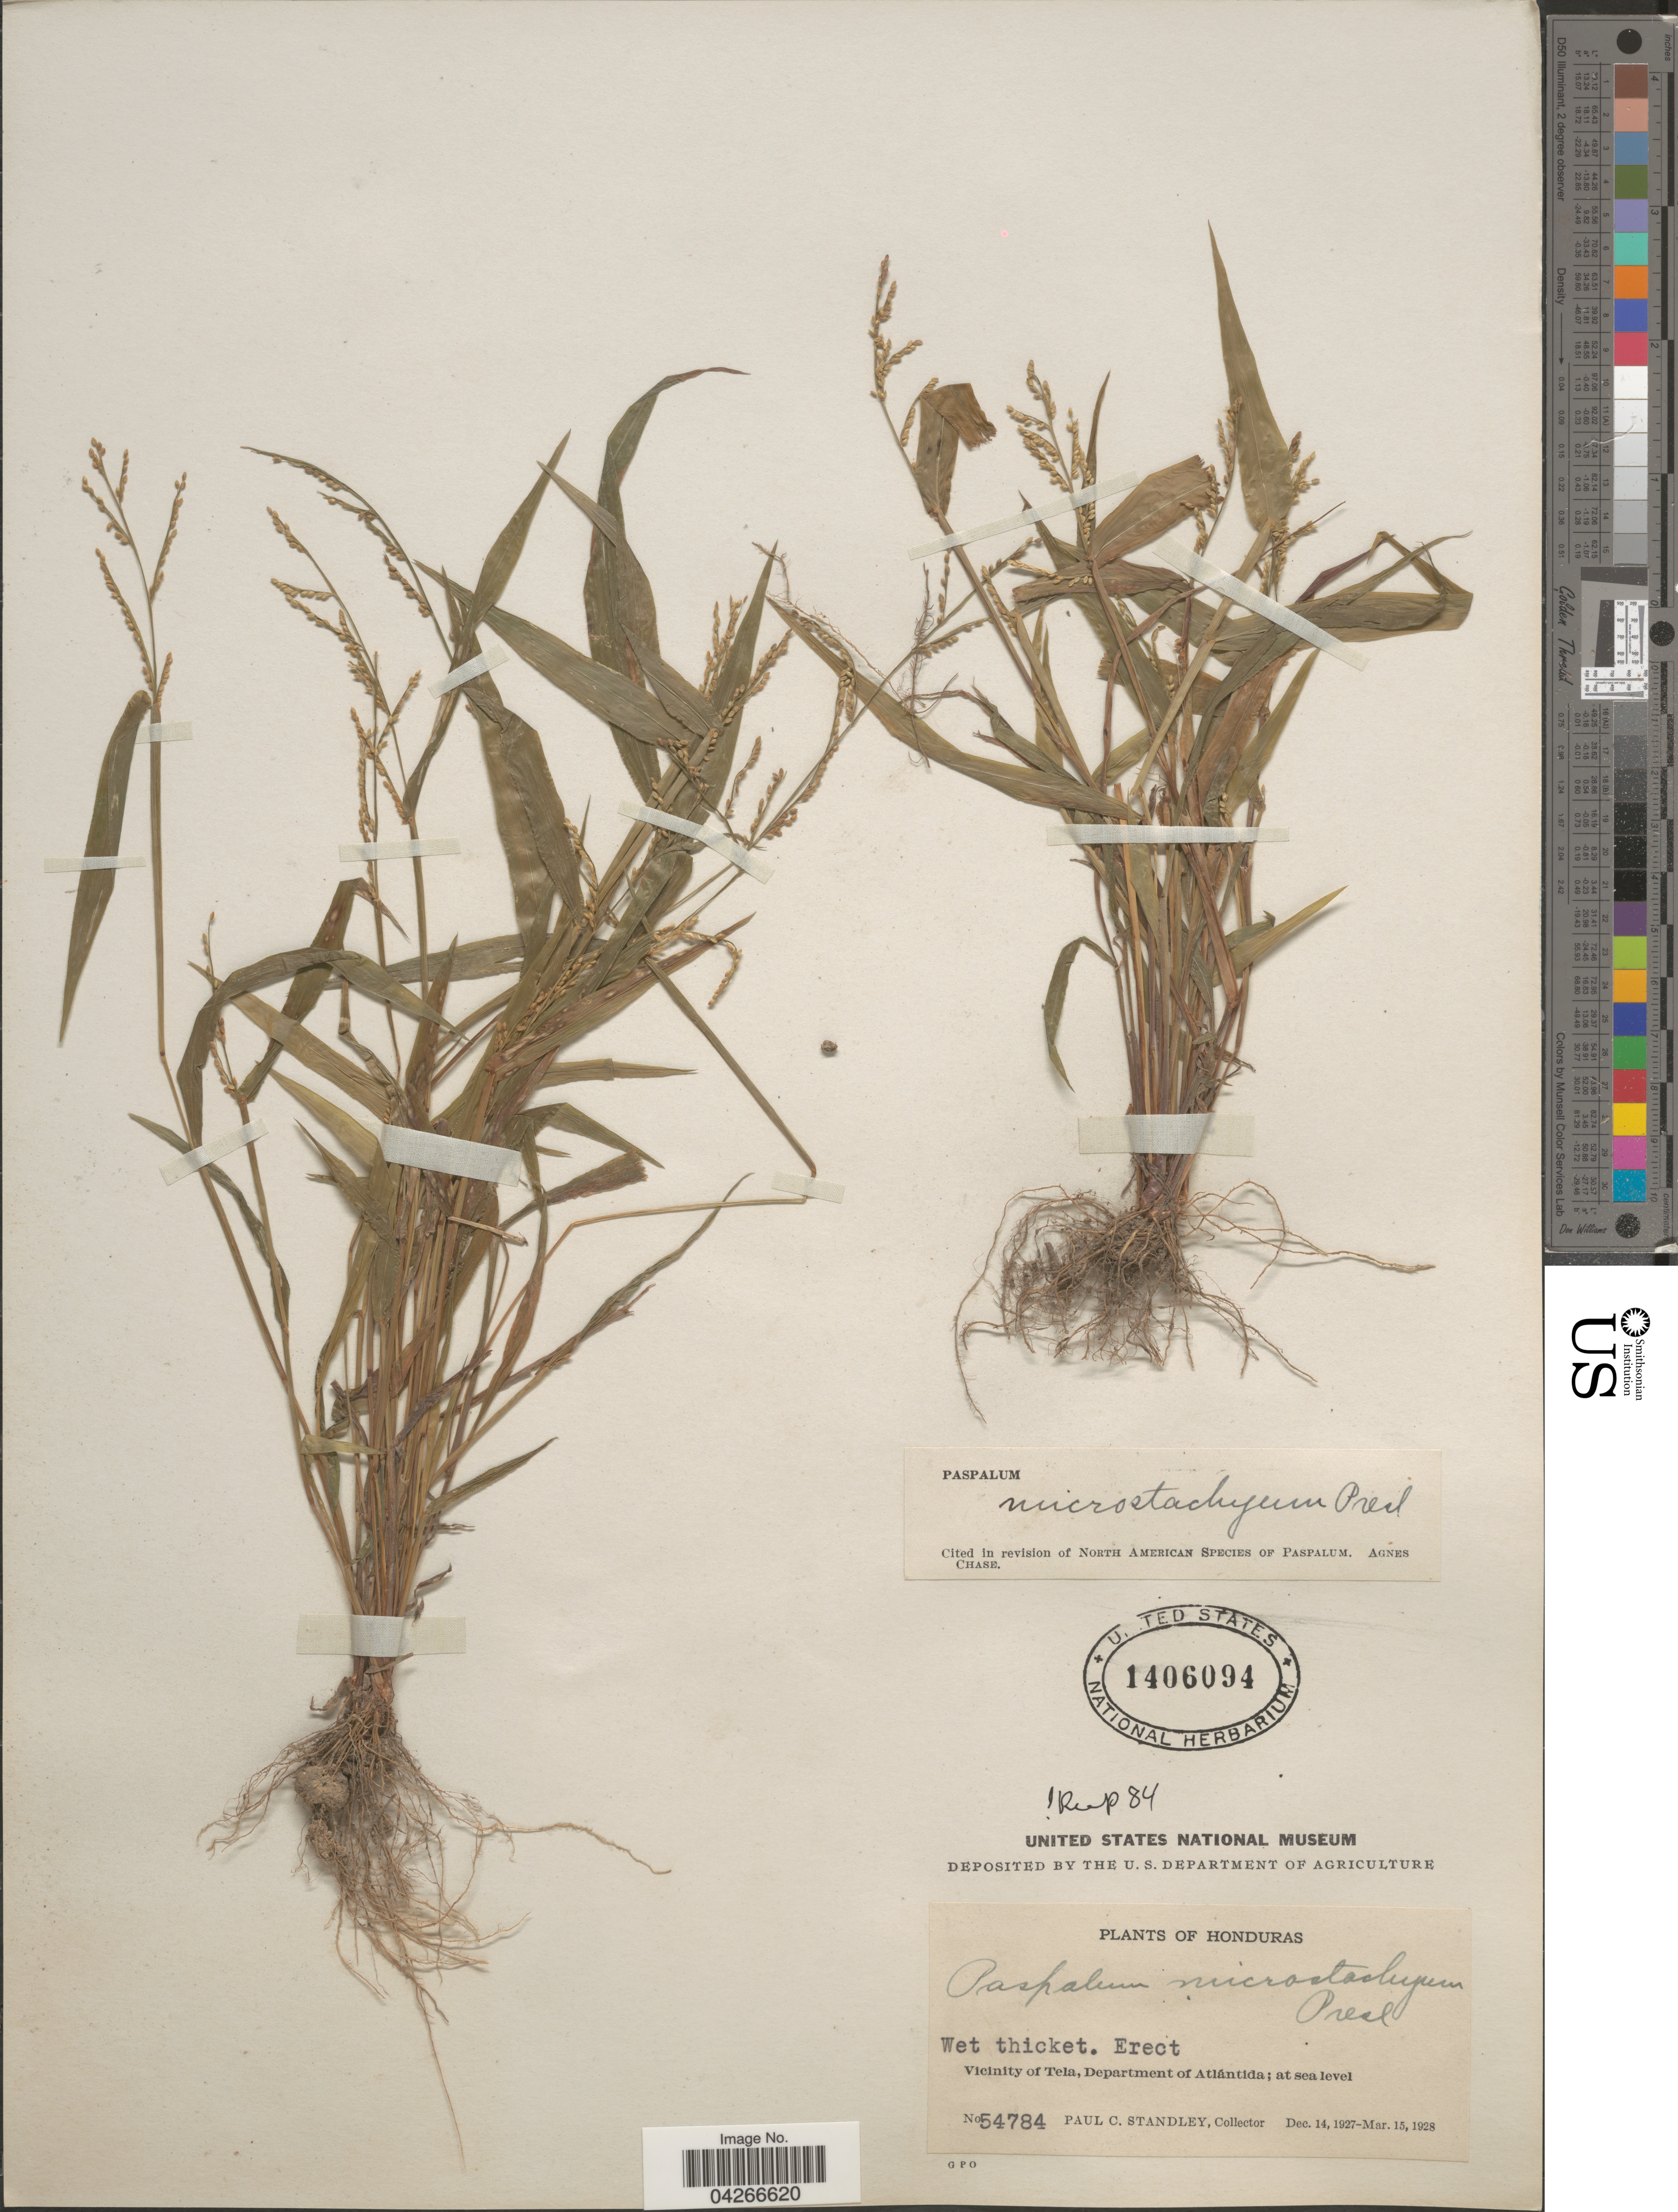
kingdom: Plantae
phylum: Tracheophyta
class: Liliopsida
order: Poales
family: Poaceae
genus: Paspalum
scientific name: Paspalum microstachyum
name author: J. Presl in C. Presl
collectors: P. C. Standley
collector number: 54784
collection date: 1927-12-14/1928-03-15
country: Honduras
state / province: Atlantida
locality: Vicinity of Tela, Department of Atlántida.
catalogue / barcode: US 1406094